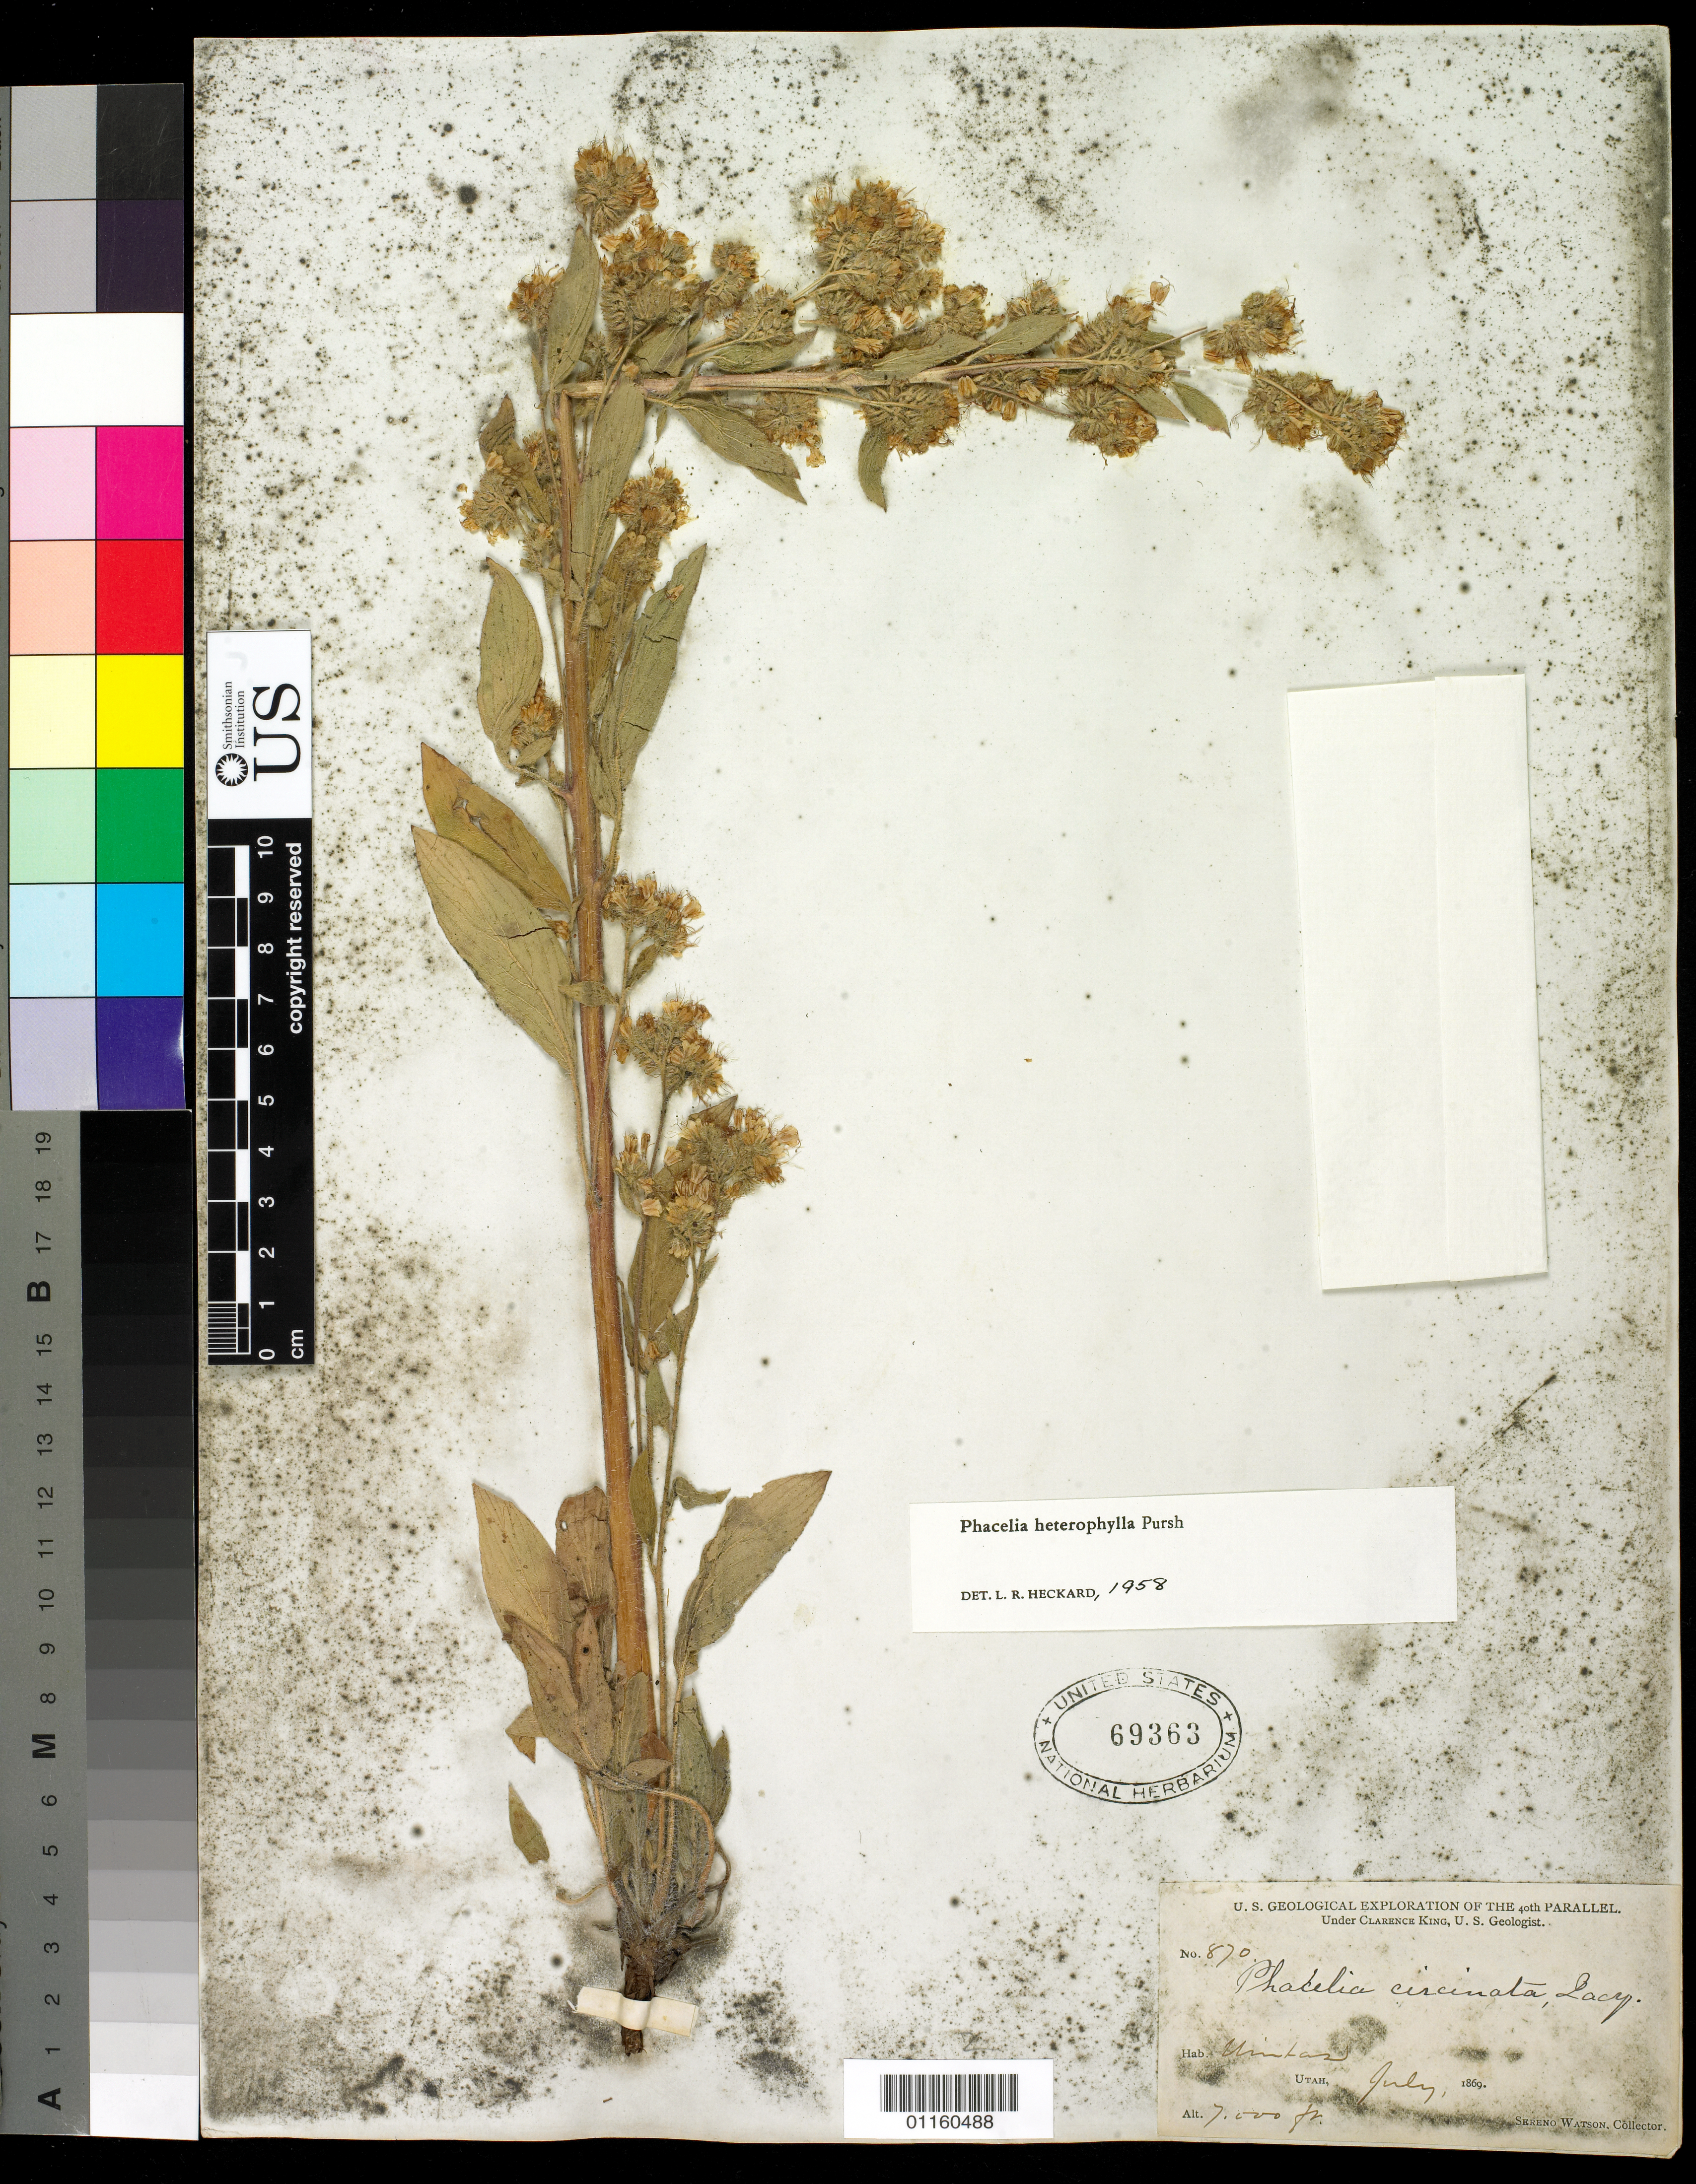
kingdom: Plantae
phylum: Tracheophyta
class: Magnoliopsida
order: Boraginales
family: Hydrophyllaceae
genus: Phacelia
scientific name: Phacelia heterophylla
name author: Pursh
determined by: Heckard, Lawrence R.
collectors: S. Watson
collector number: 870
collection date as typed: Jul 1869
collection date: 1869-07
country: United States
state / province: Utah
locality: Uintas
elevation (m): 2134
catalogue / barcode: US 69363